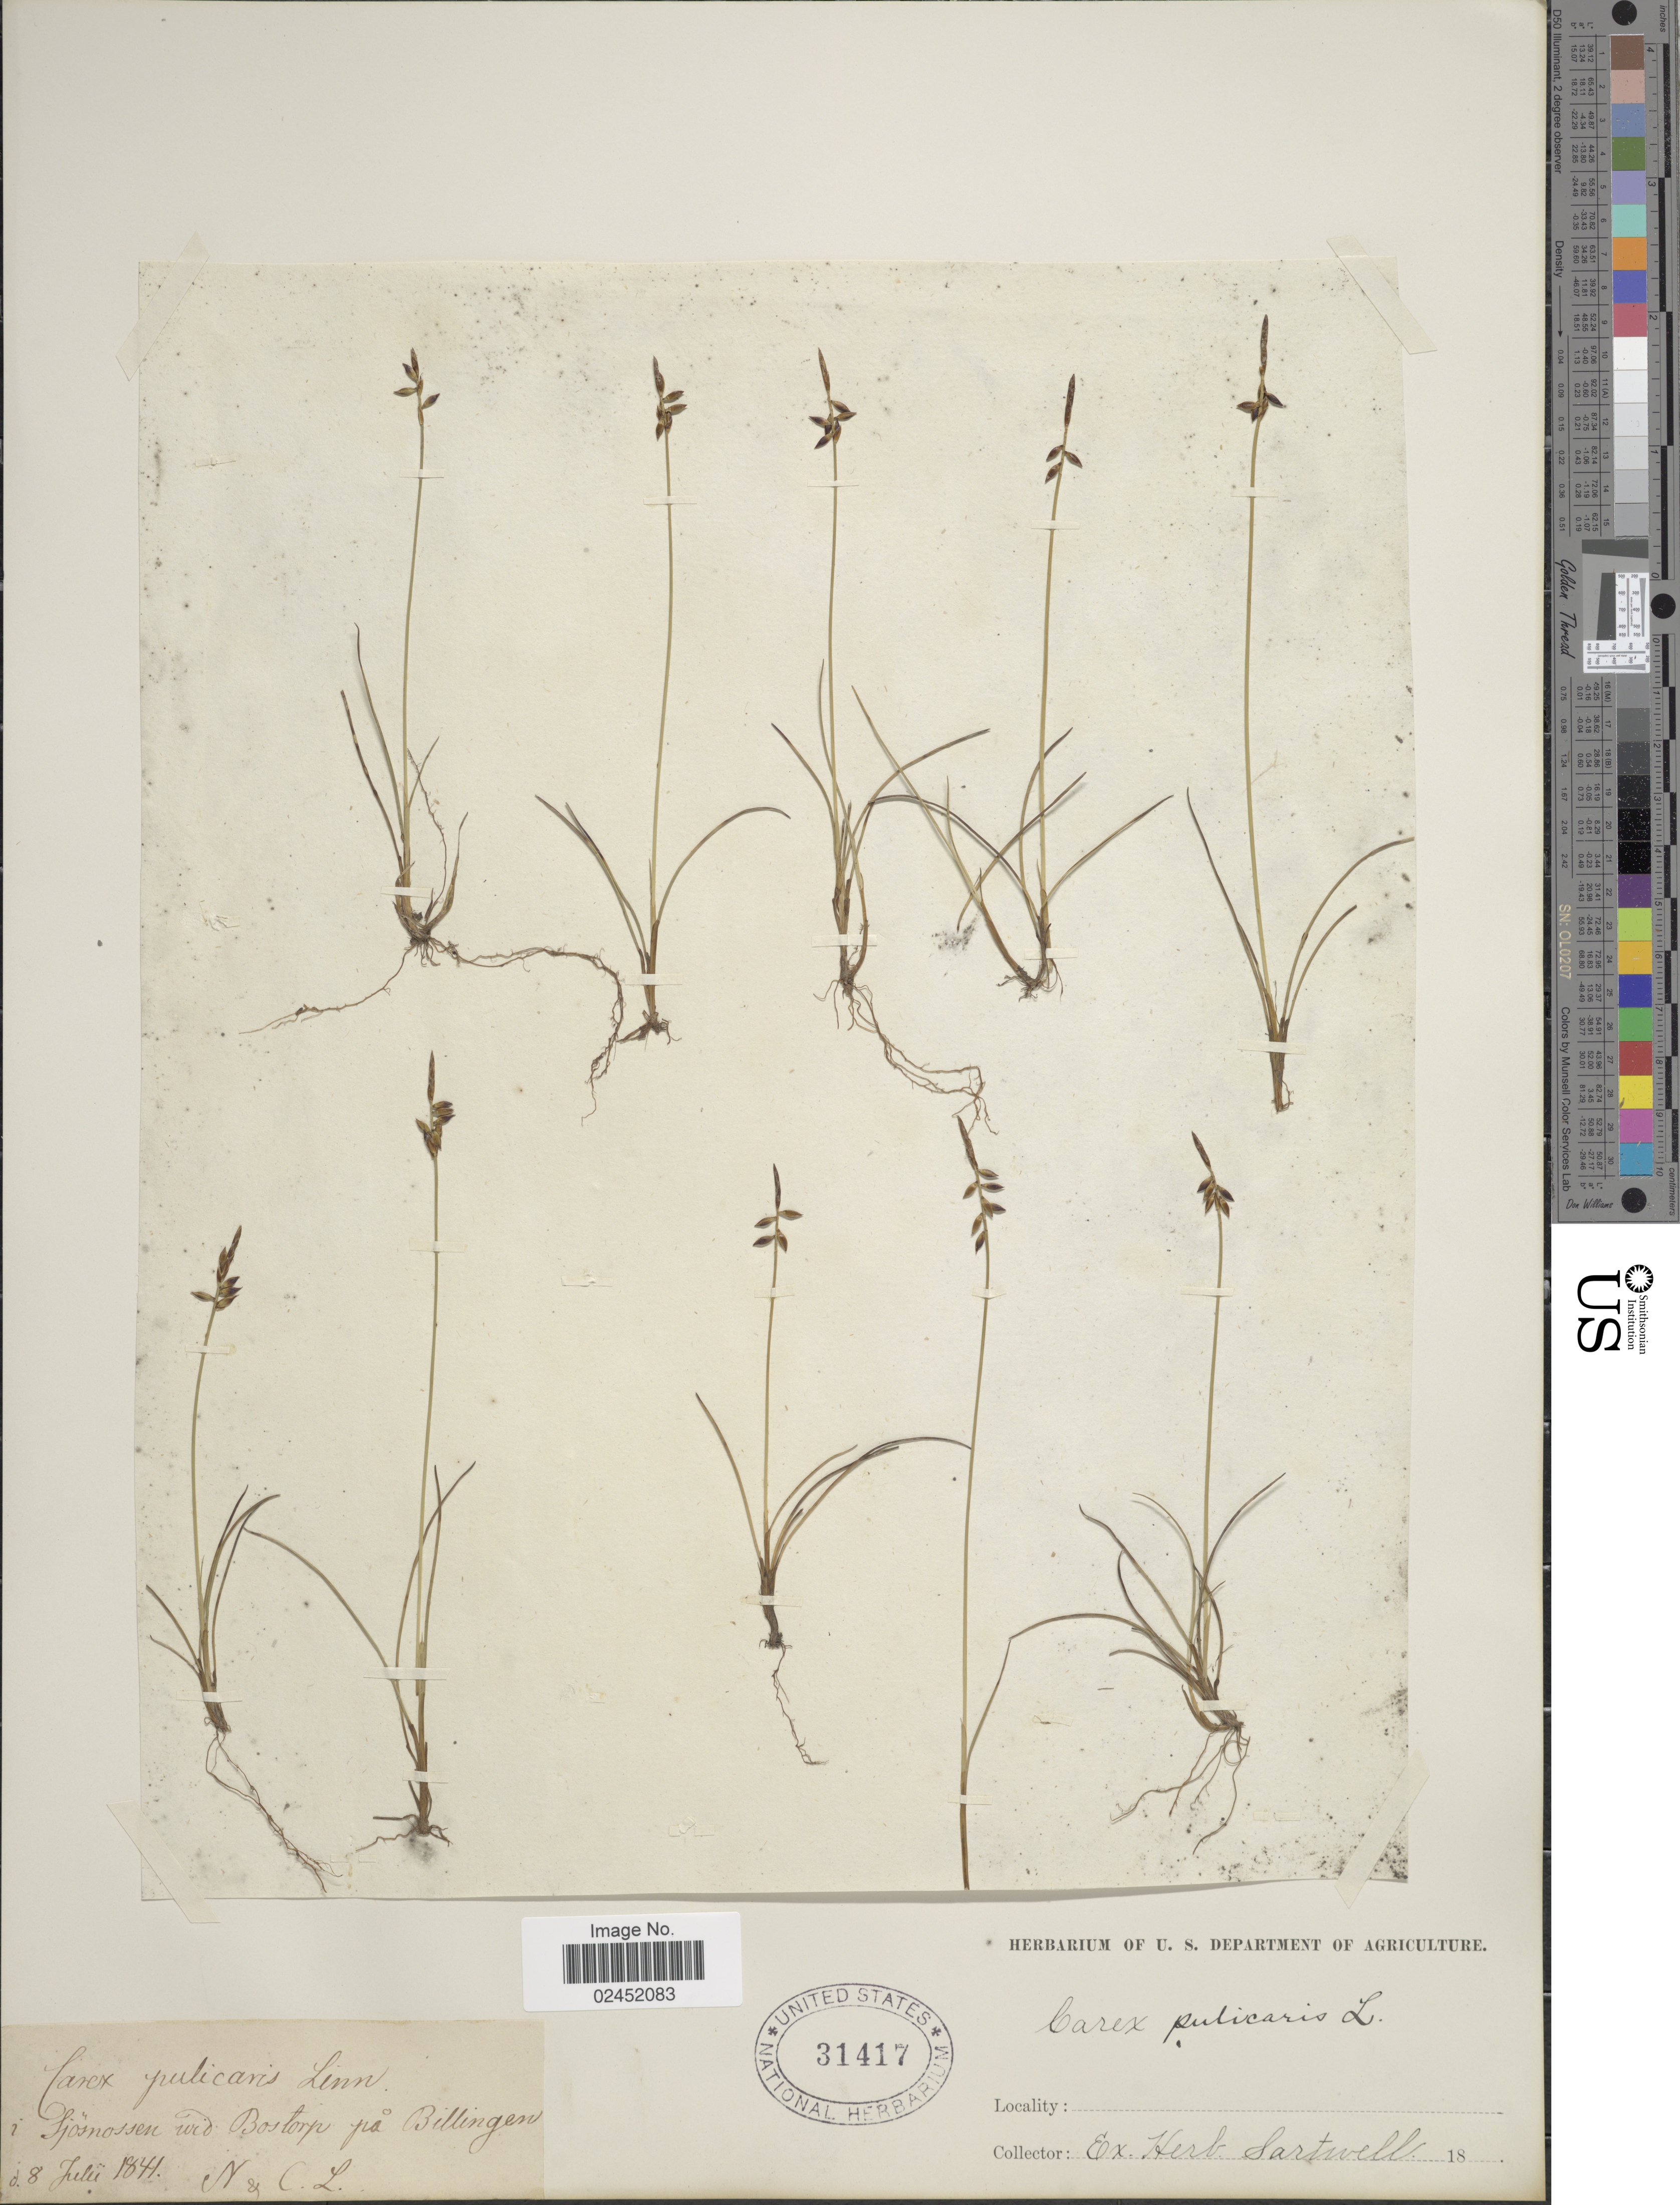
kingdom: Plantae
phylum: Tracheophyta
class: Liliopsida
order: Poales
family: Cyperaceae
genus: Carex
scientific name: Carex pulicaris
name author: L.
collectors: ex herb. Sartwell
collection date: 1844-07-28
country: Sweden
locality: Sjösnossen wid Bostrop på Billingen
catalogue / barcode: US 31417